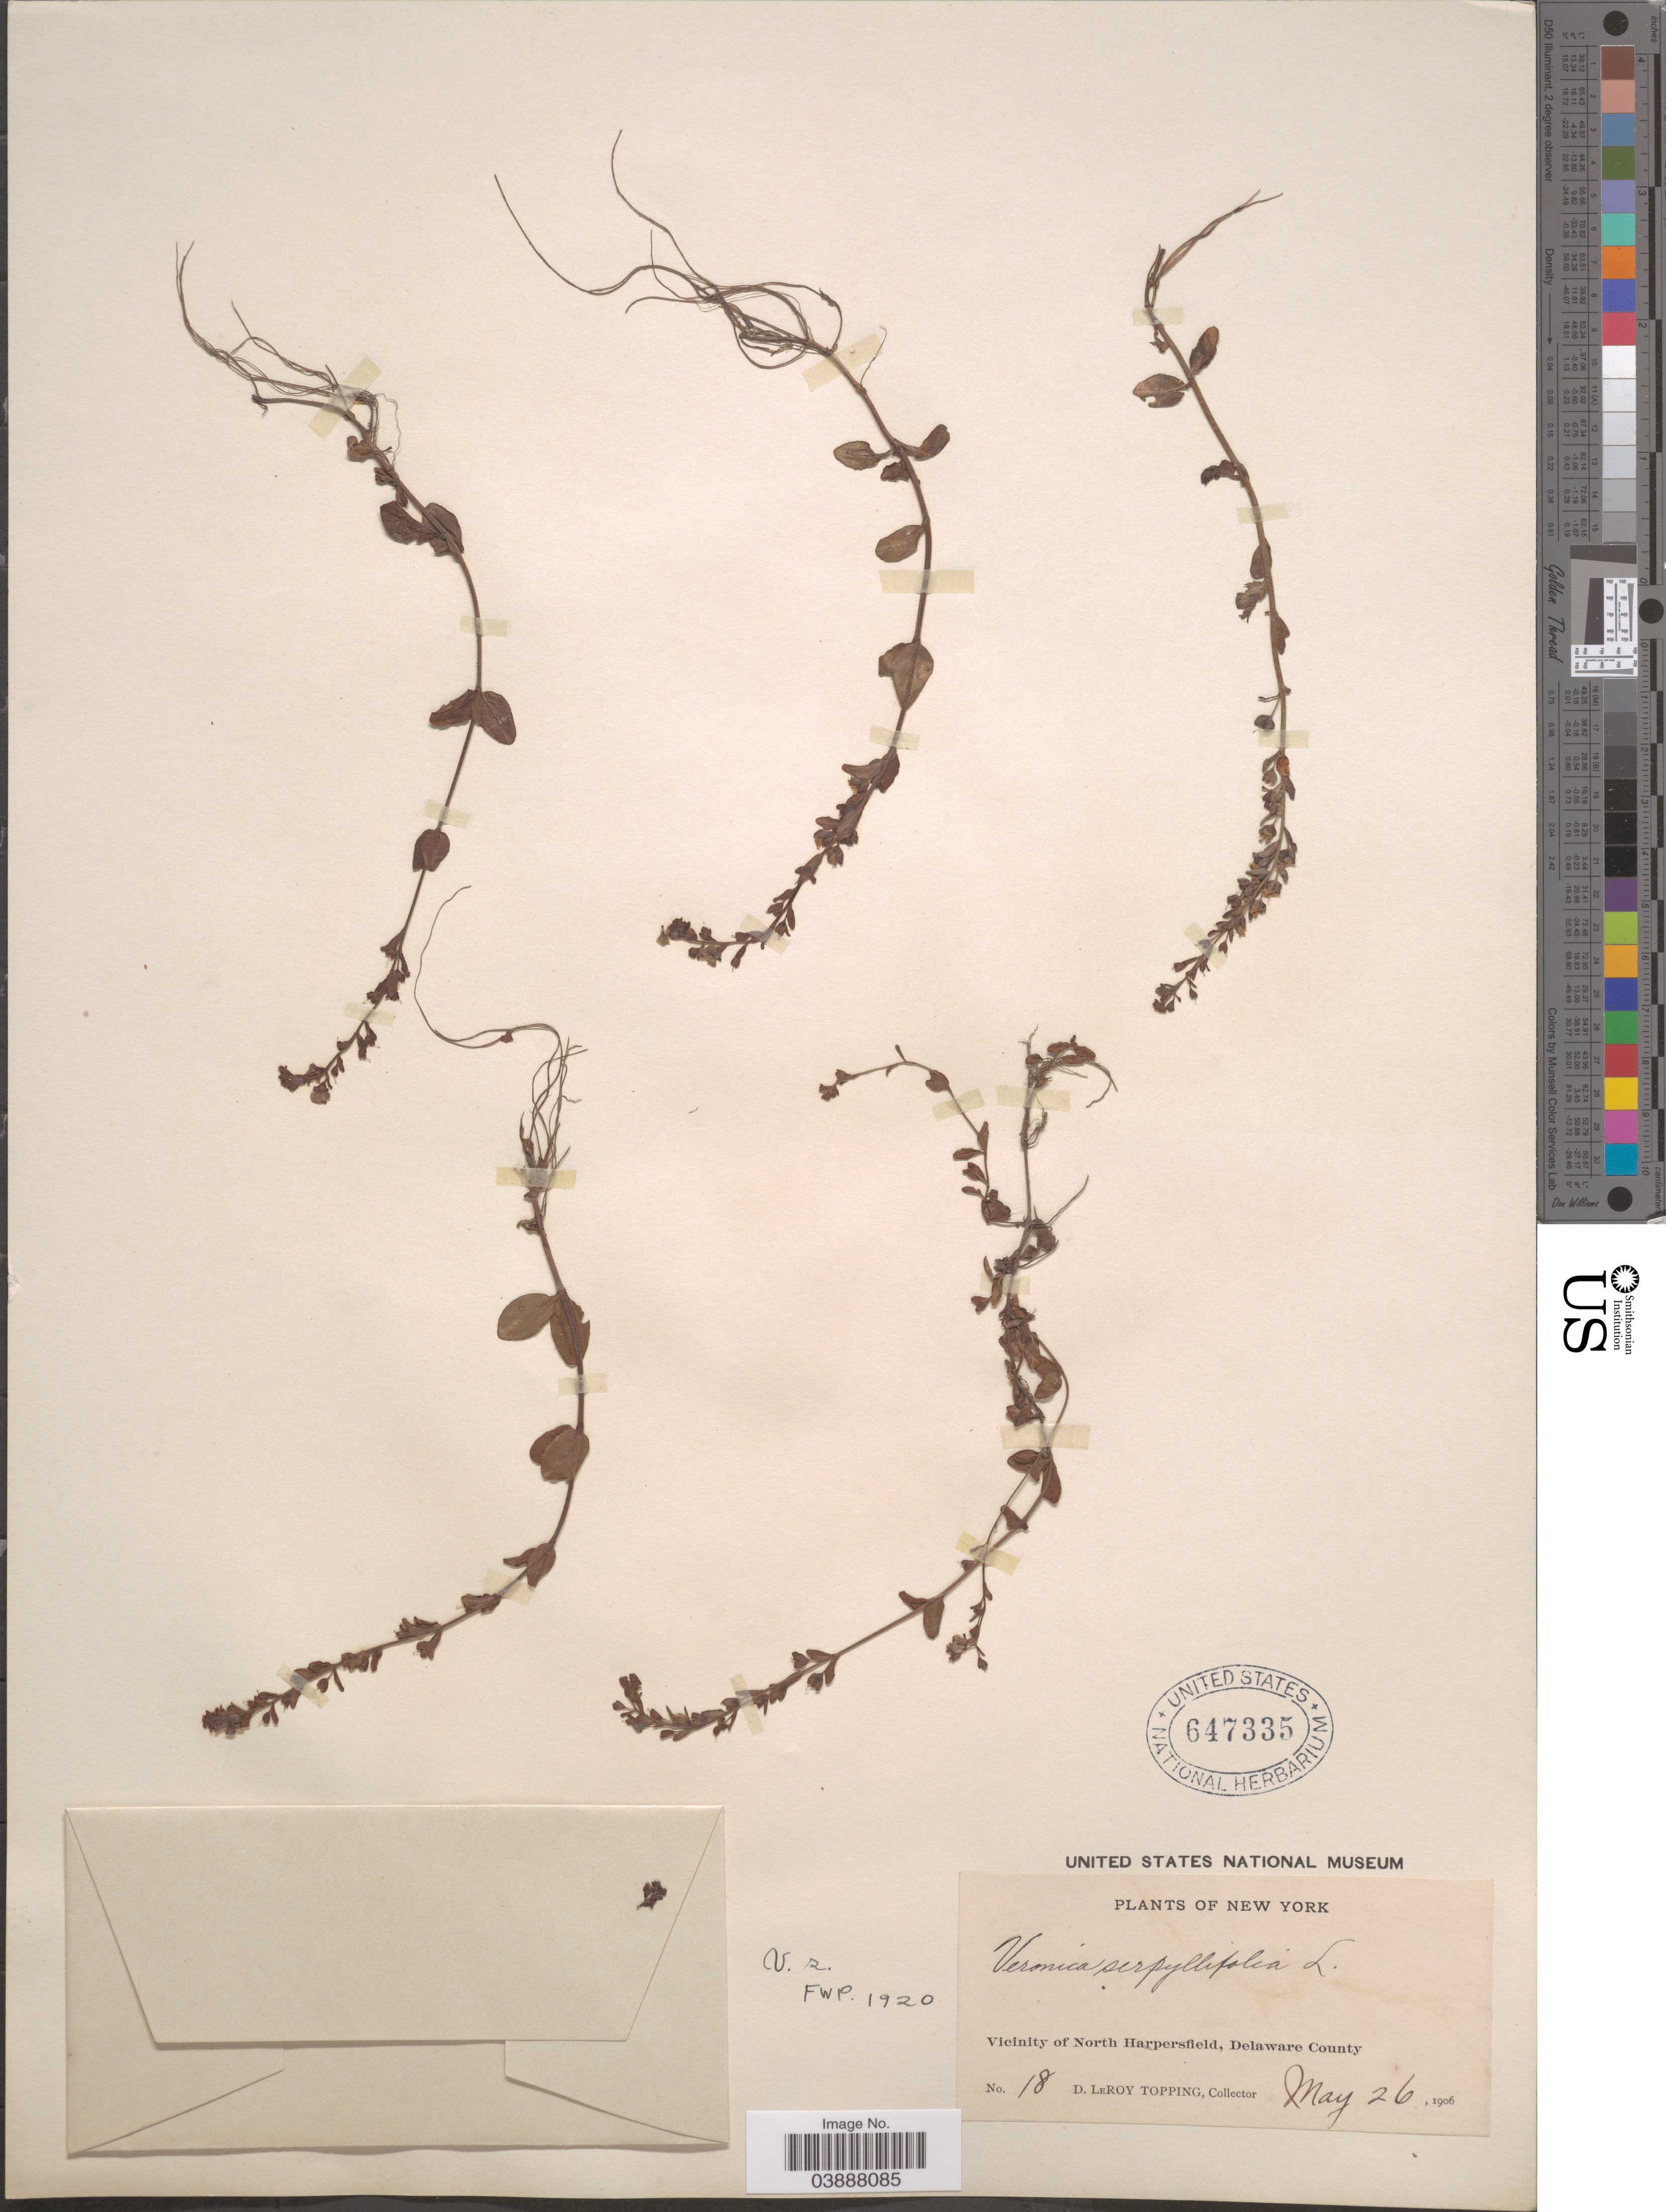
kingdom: Plantae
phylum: Tracheophyta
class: Magnoliopsida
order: Lamiales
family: Plantaginaceae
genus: Veronica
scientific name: Veronica serpyllifolia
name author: L.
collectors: D. L. Topping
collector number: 18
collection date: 1906-05-26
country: United States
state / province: New York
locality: Vicinity of North Harpersfield, Delaware County.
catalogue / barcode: US 647335